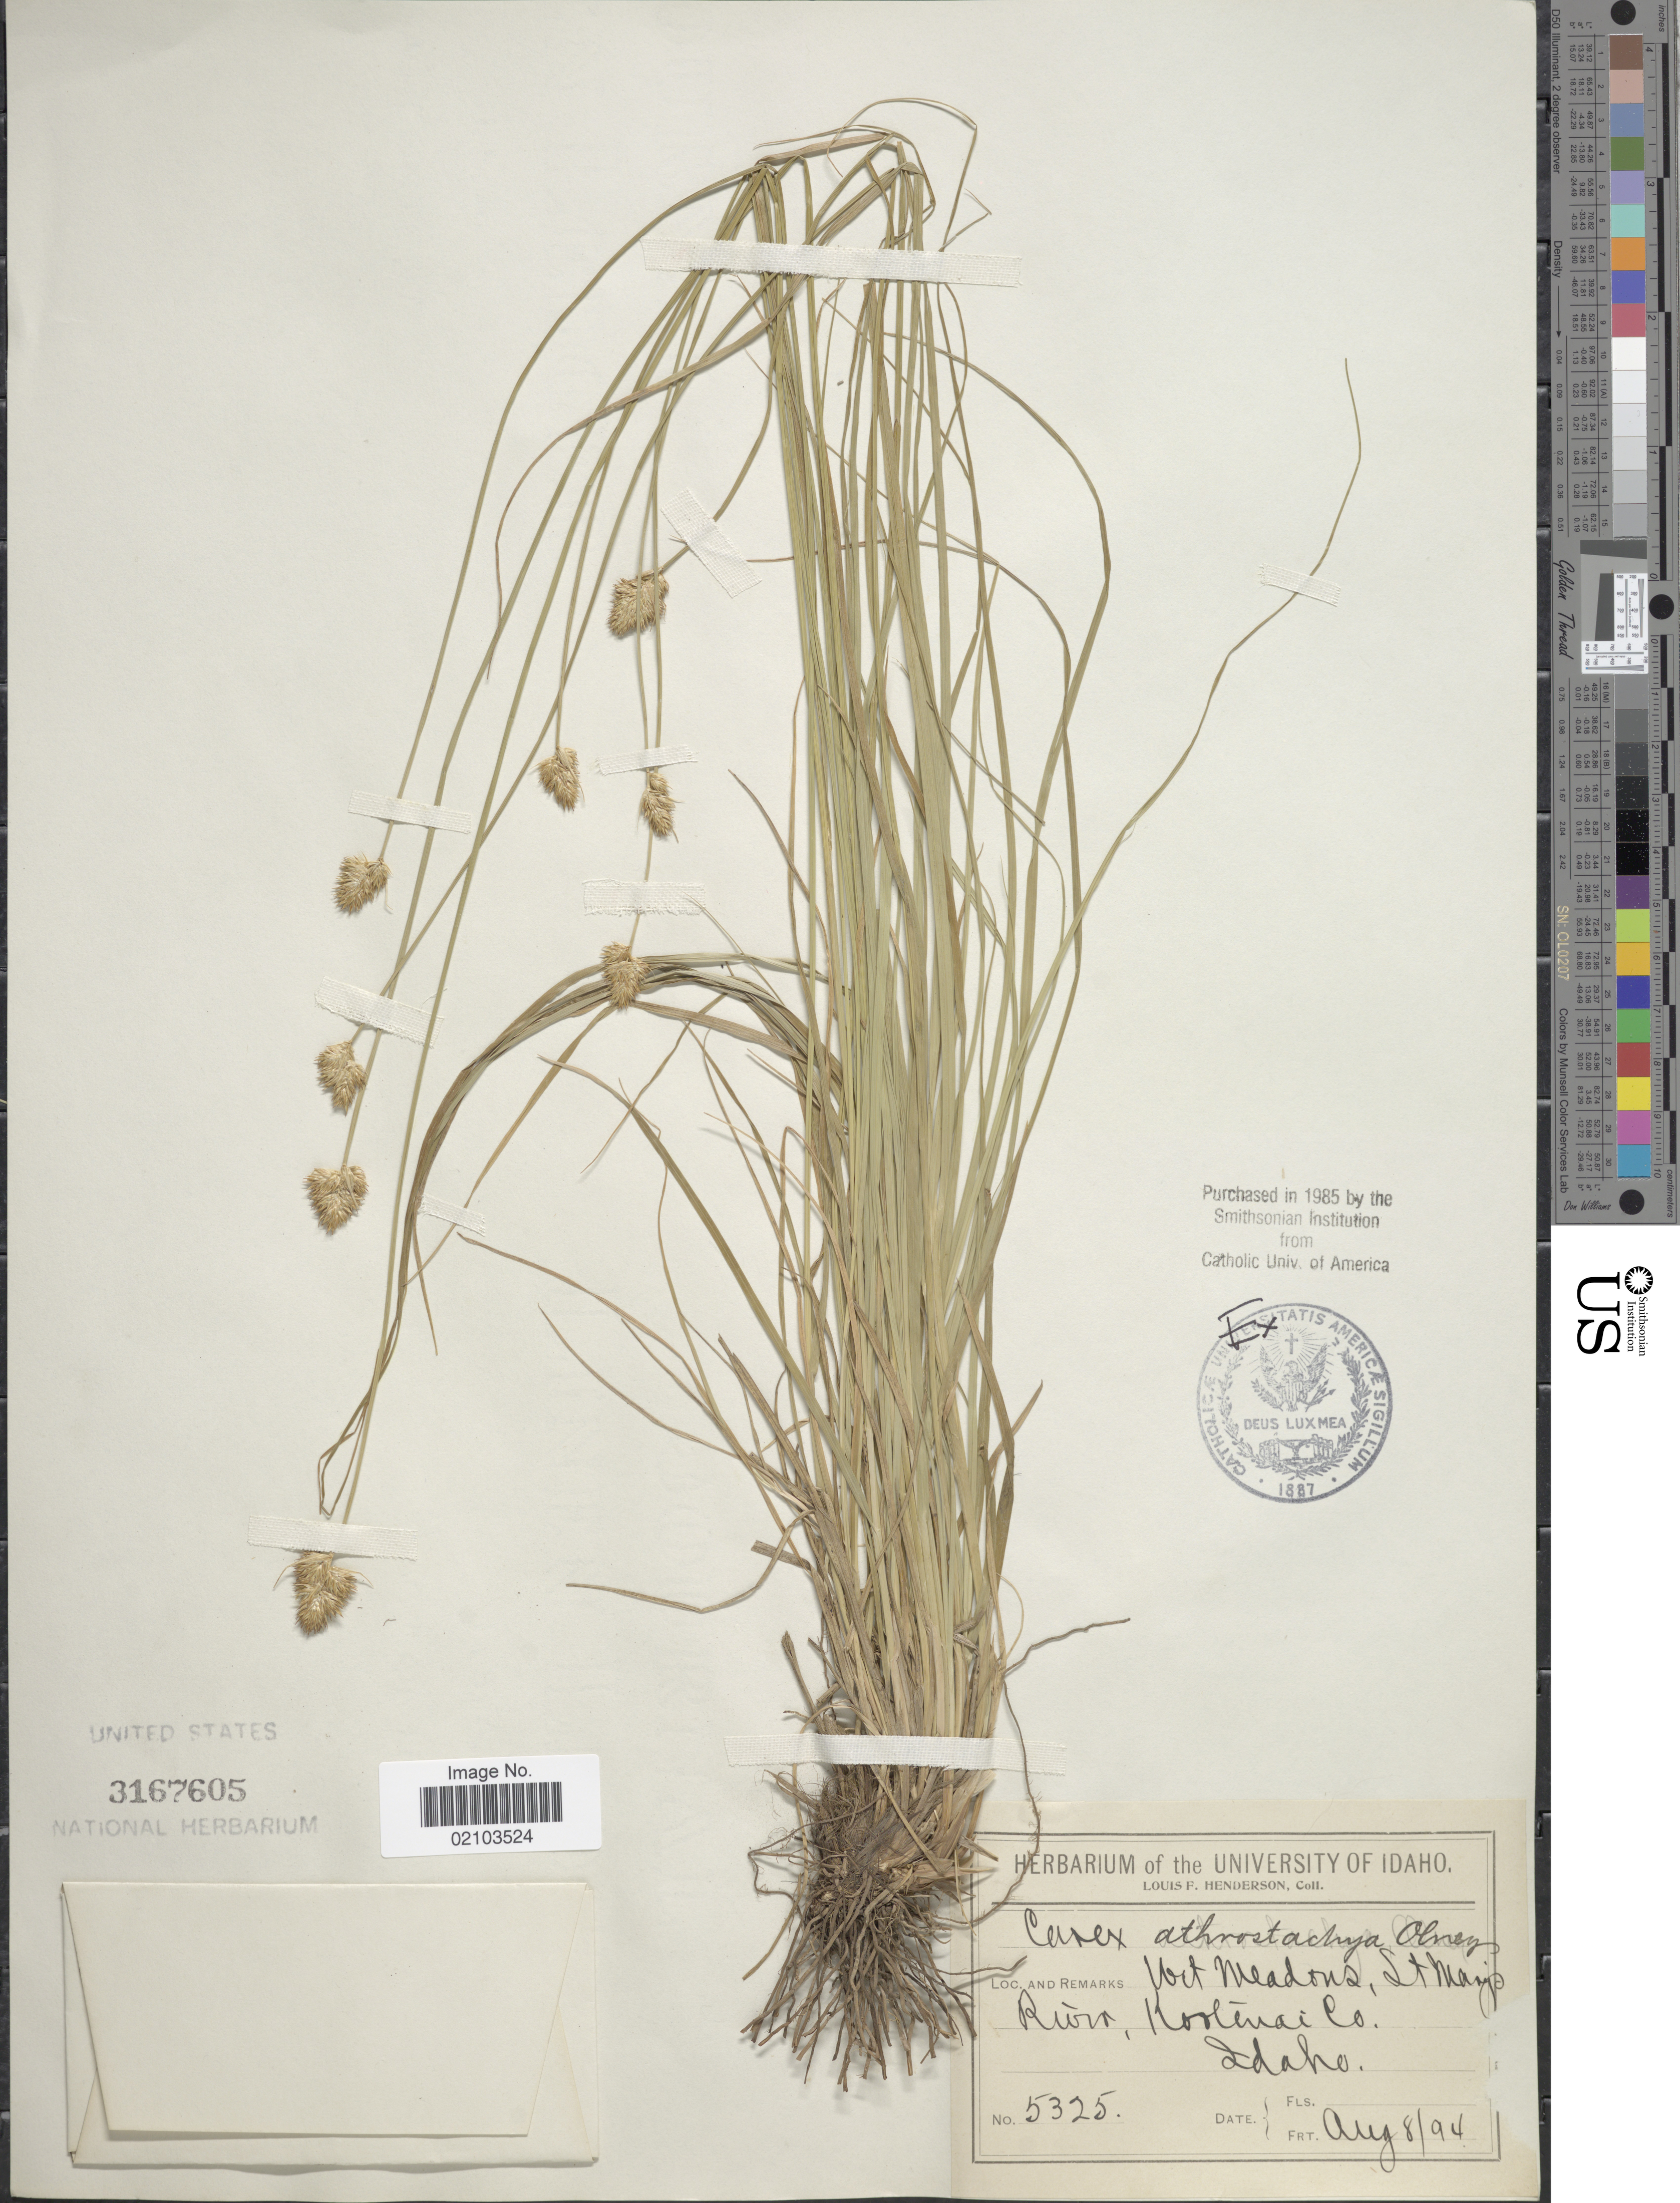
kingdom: Plantae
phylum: Tracheophyta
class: Liliopsida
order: Poales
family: Cyperaceae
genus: Carex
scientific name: Carex athrostachya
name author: Olney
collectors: L. Henderson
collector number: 5325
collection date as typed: Transcribed d/m/y: 8/8/94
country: United States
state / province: Idaho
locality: Wet meadow, St. Mary's River, Kootenai Co.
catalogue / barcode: US 3167605